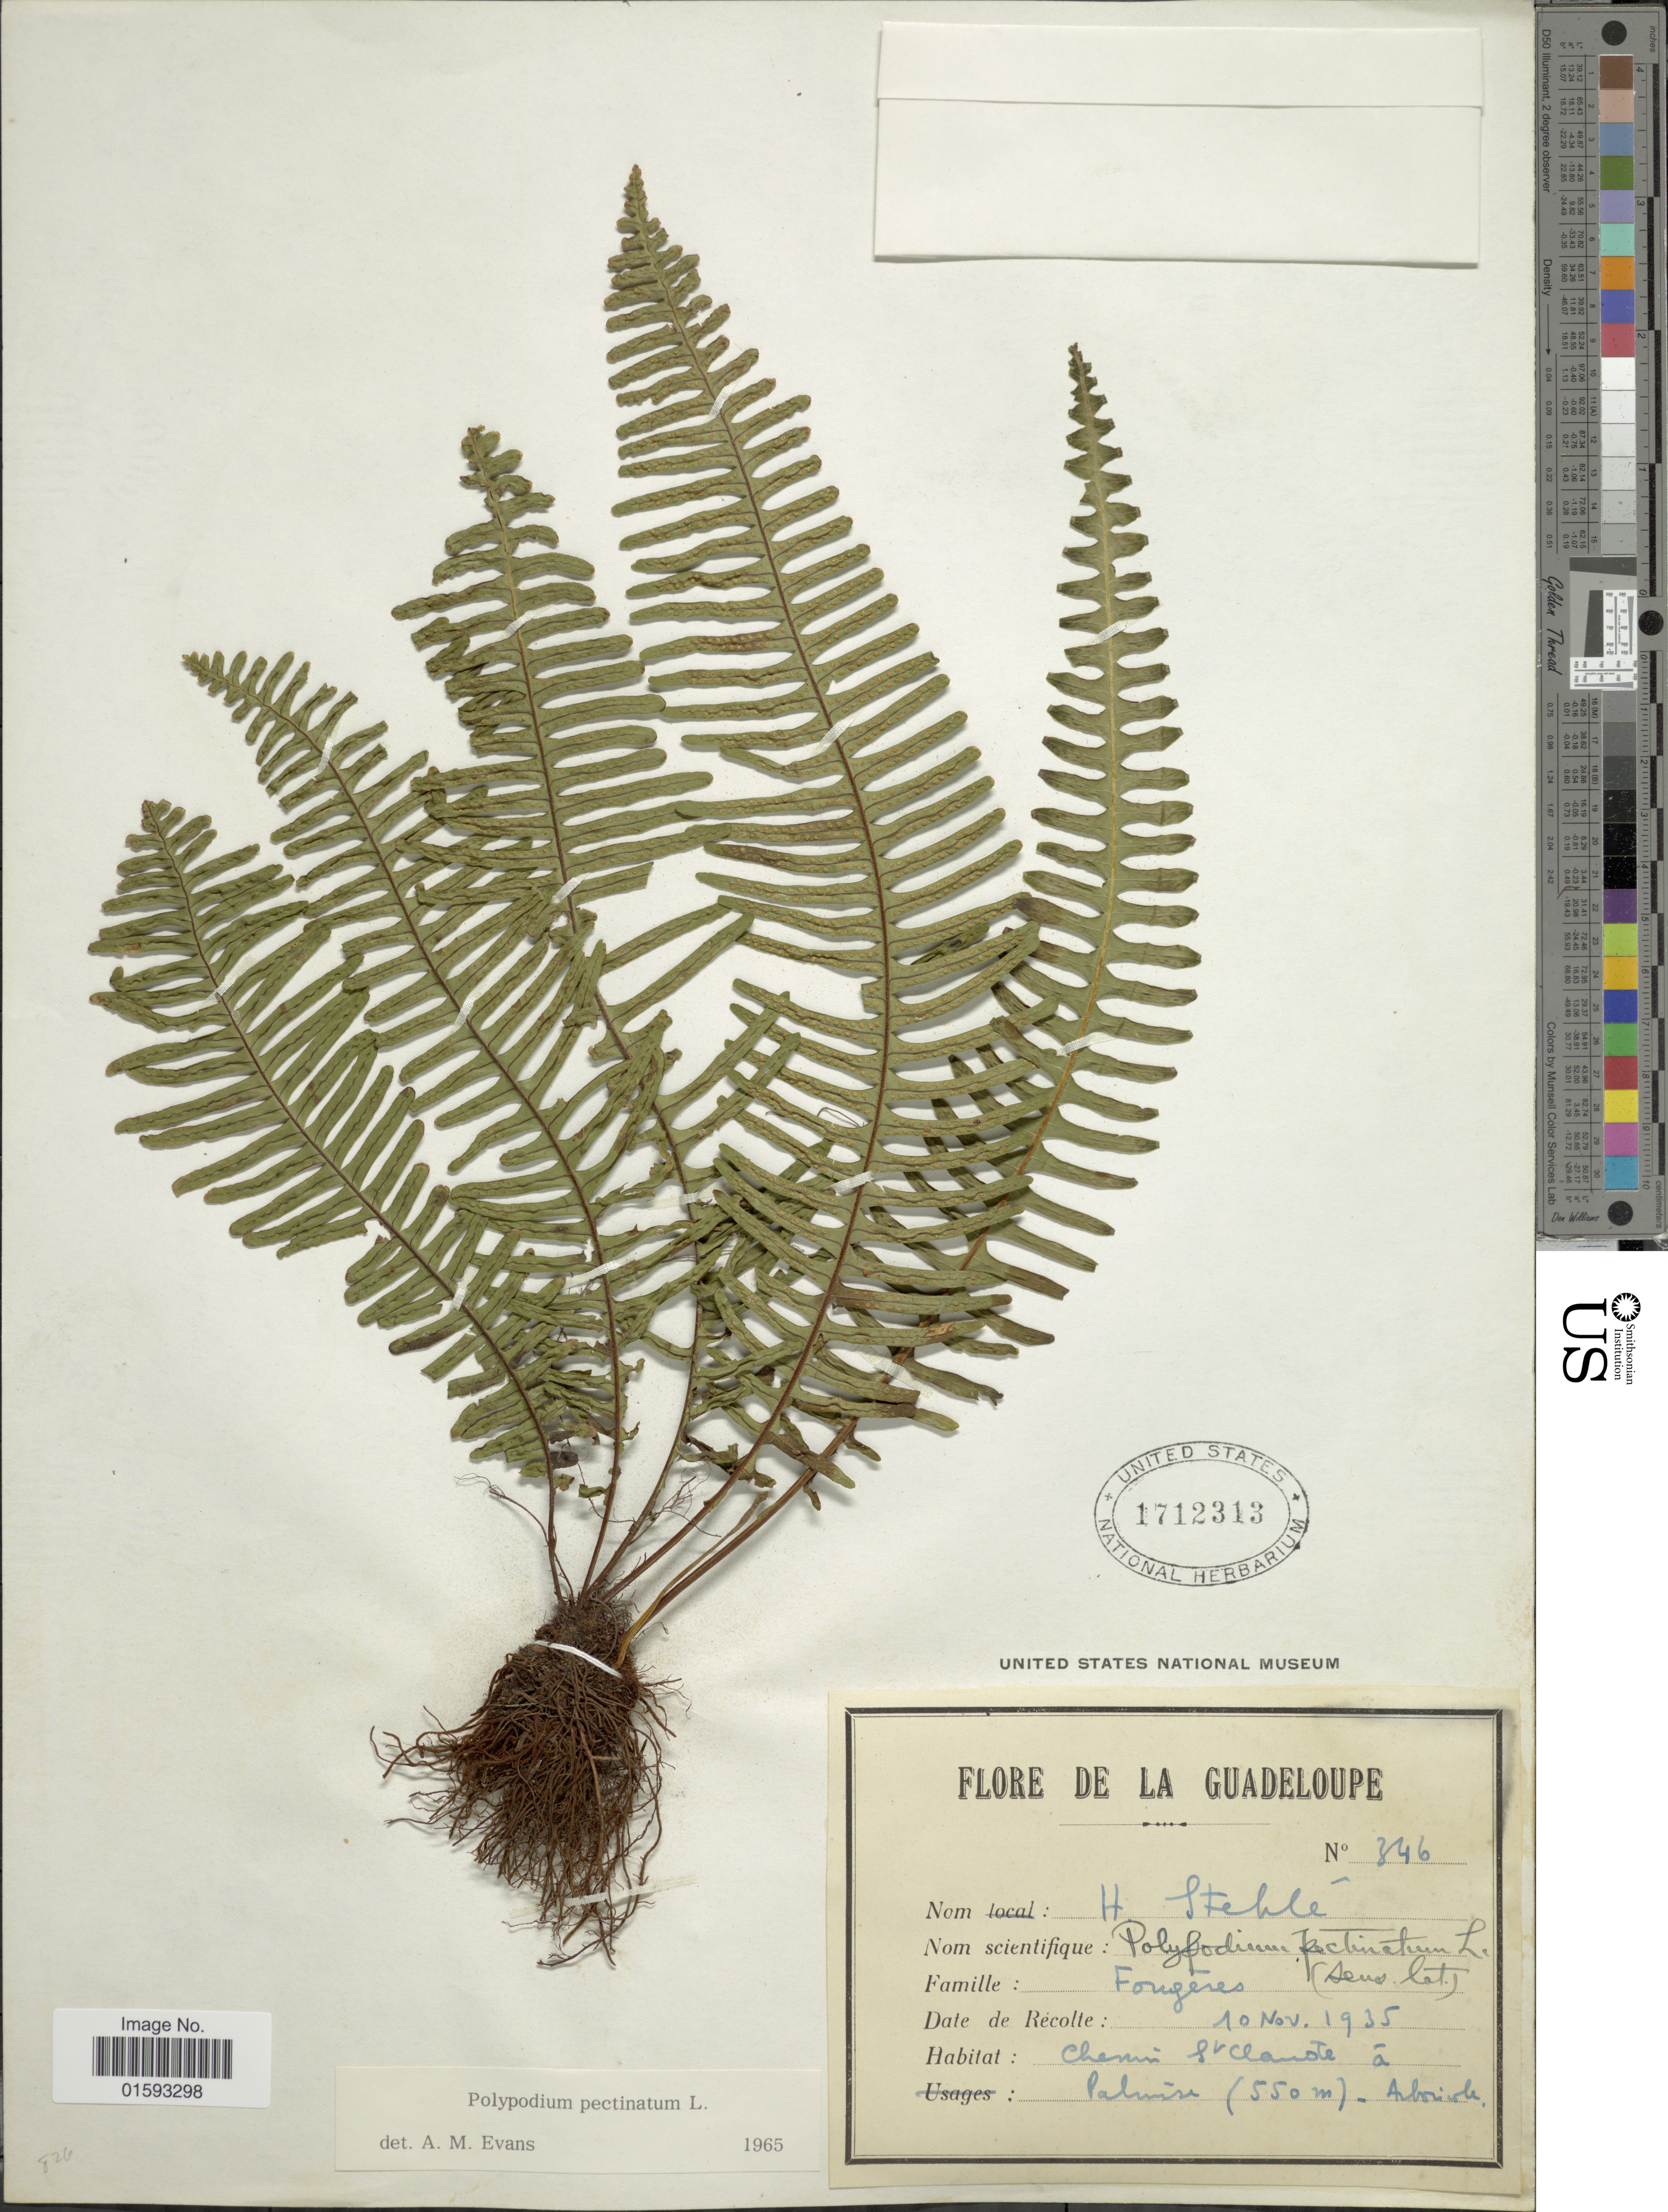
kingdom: Plantae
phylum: Tracheophyta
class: Polypodiopsida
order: Polypodiales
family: Polypodiaceae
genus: Pecluma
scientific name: Pecluma pectinata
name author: (L.) M.G. Price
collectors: H. Stehlé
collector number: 346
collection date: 1935-11-10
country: Guadeloupe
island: Leeward Is.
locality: Chemin Palmiste-St. Claude- arboricole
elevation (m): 550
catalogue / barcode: US 1712313